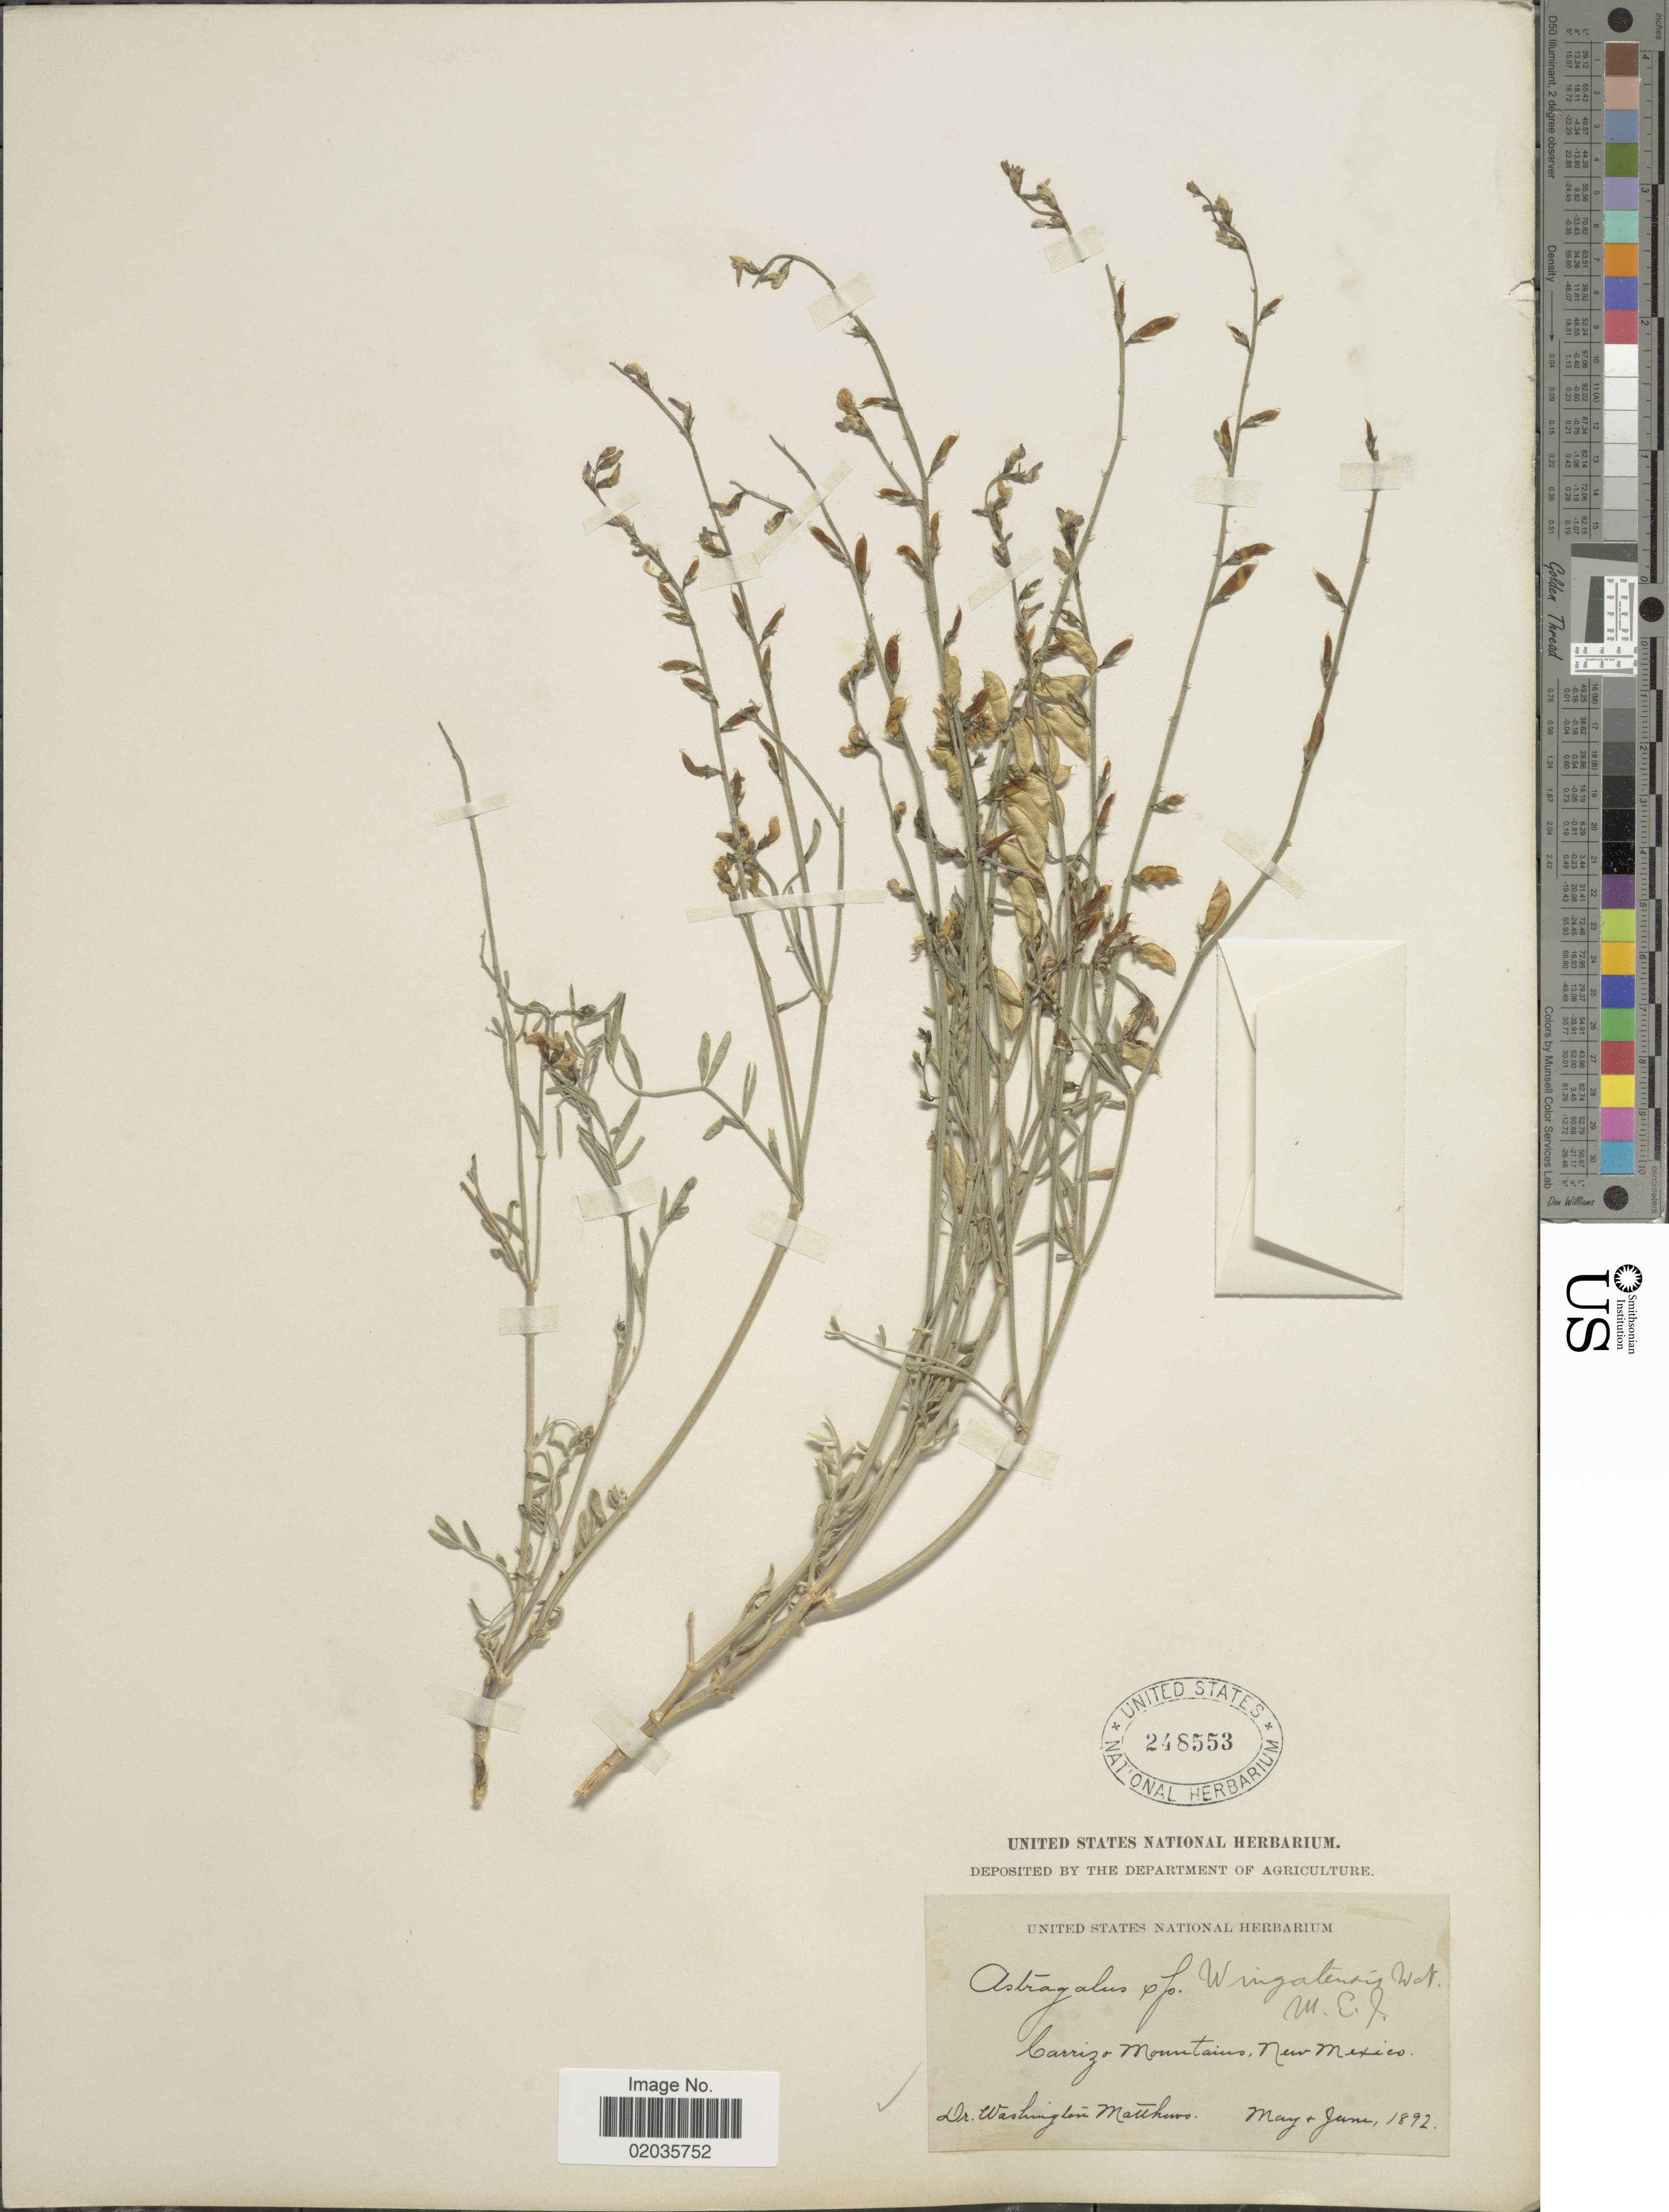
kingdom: Plantae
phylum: Tracheophyta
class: Magnoliopsida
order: Fabales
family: Fabaceae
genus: Astragalus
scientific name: Astragalus wingatanus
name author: S. Watson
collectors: W. Matthews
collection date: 1892-05/1892-06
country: United States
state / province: New Mexico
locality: Carrizo Mountains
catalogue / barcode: US 248553